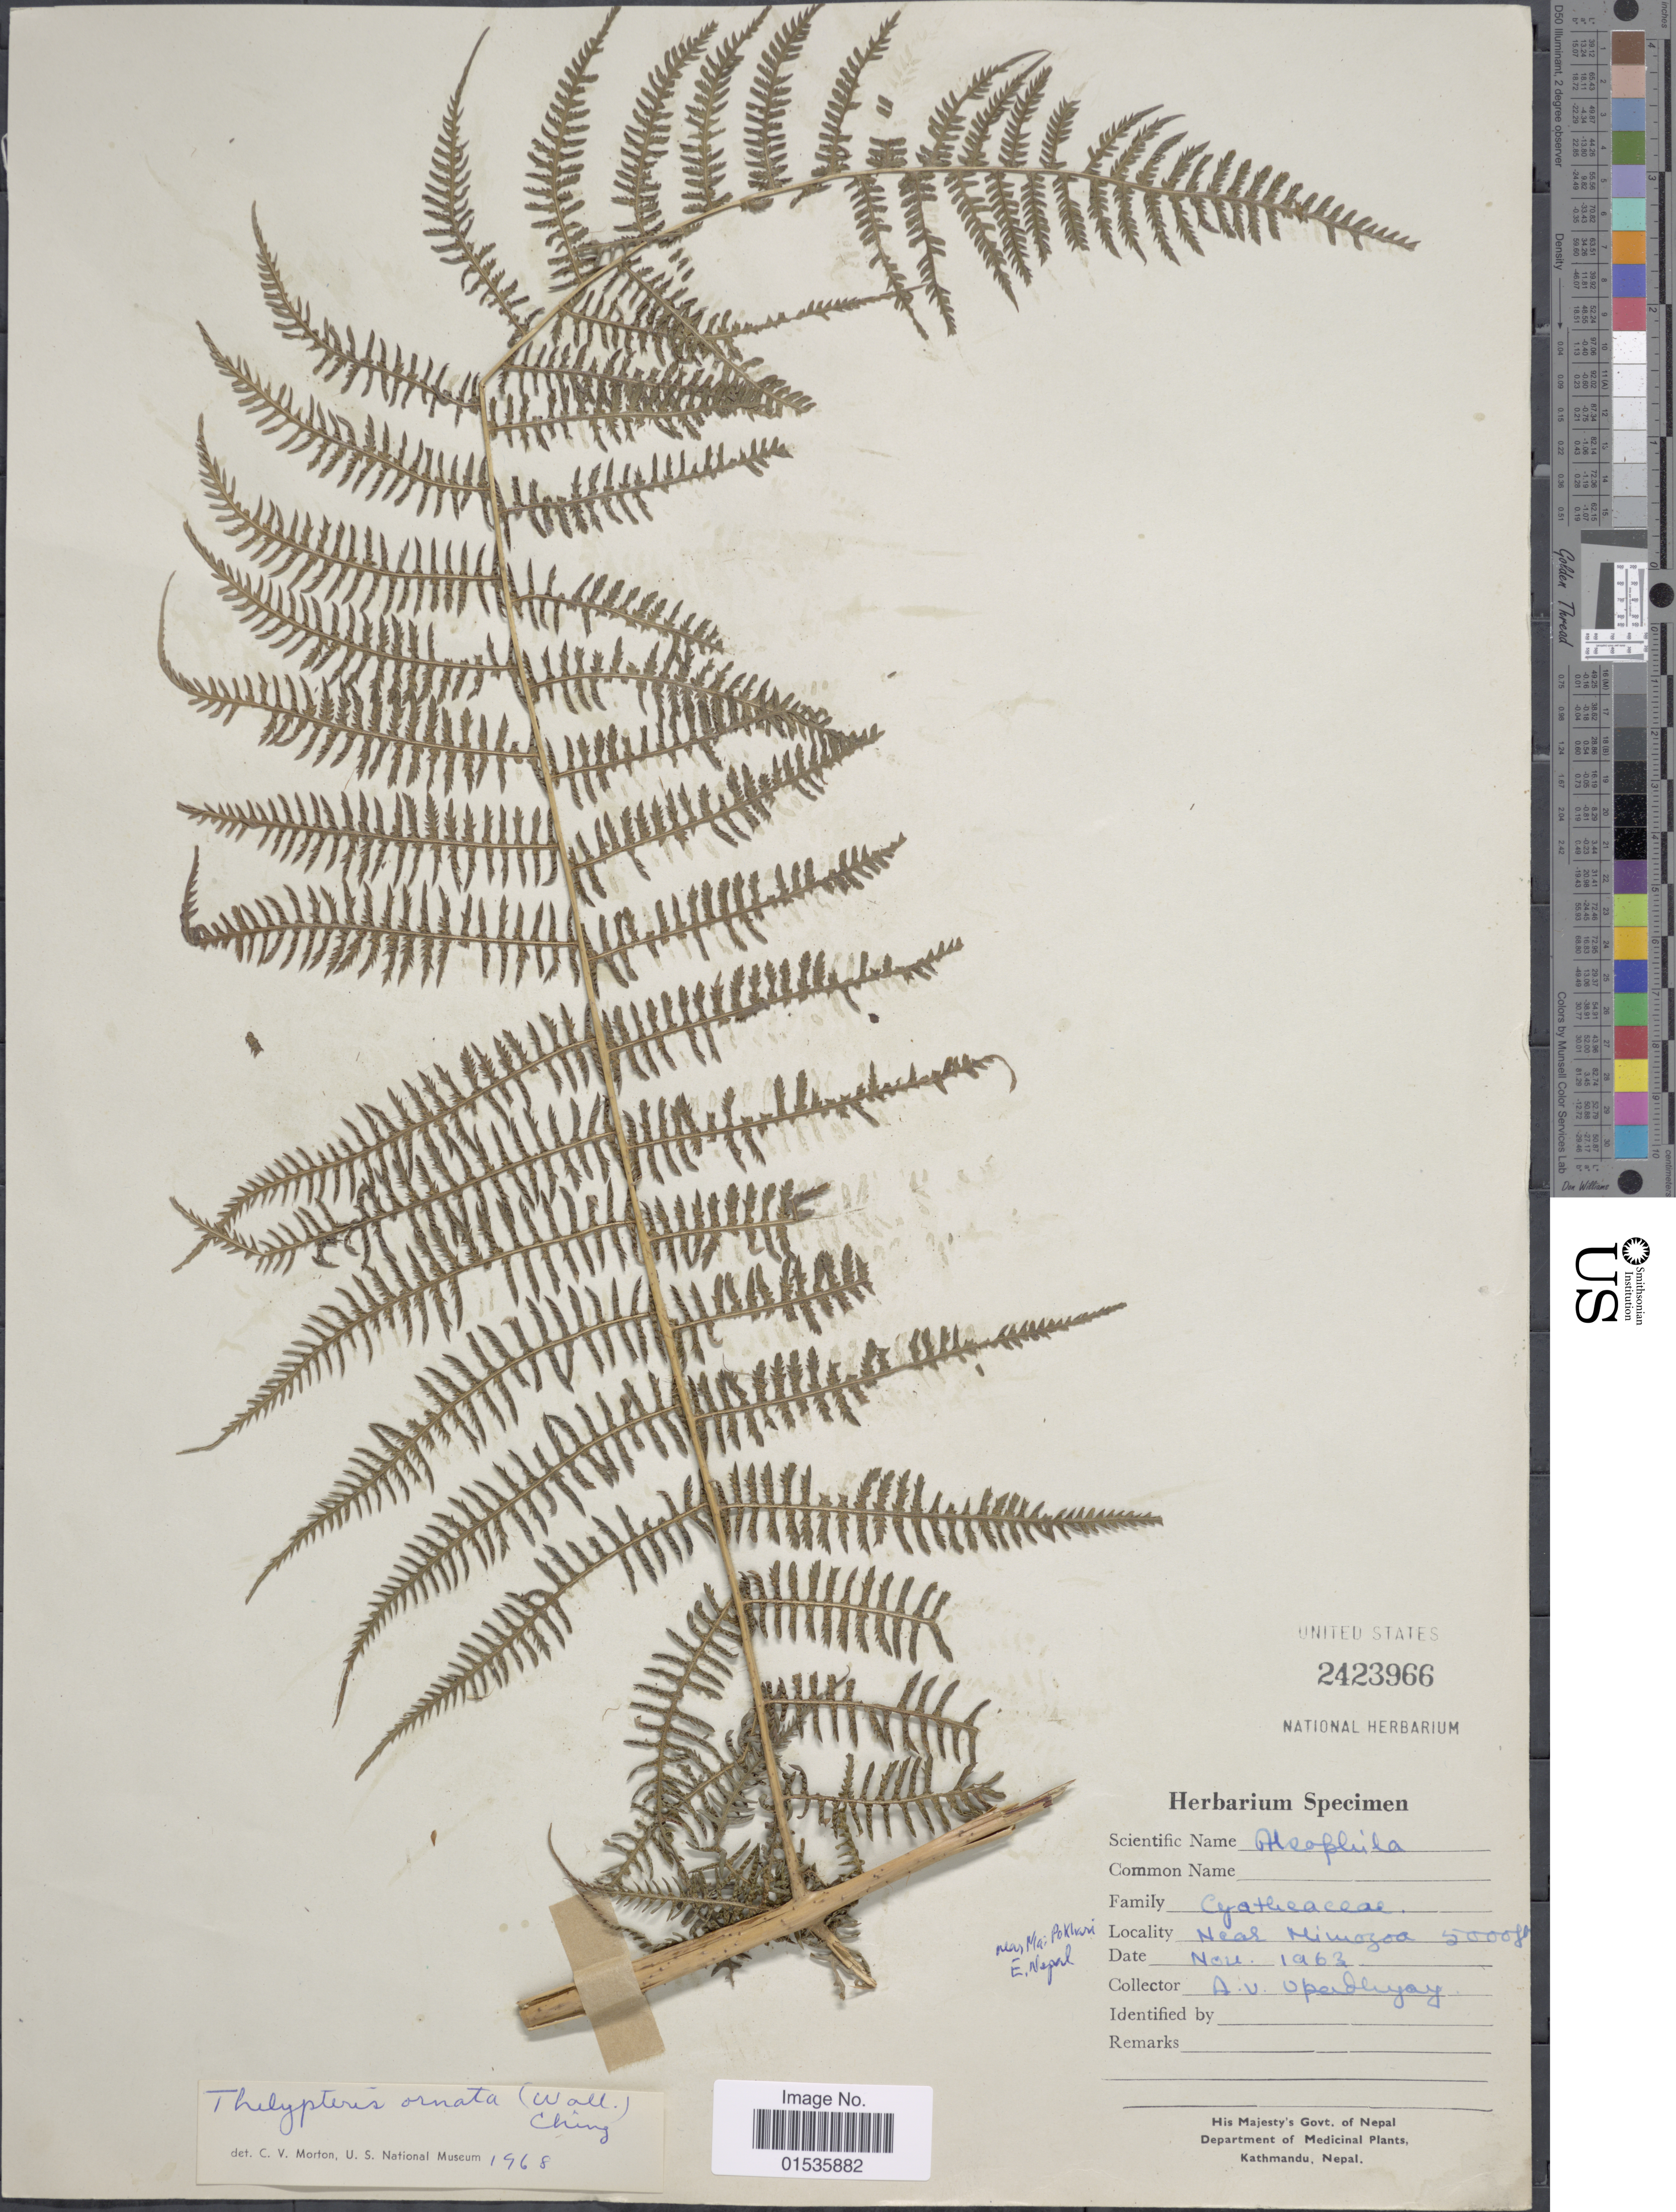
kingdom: Plantae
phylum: Tracheophyta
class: Polypodiopsida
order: Polypodiales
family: Thelypteridaceae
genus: Macrothelypteris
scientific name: Macrothelypteris setigera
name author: (Gaudich.) Ching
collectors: A. V. Upadhyay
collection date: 1963-11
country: Nepal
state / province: Ilam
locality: Near Mimozoa. [interpreted]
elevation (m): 1524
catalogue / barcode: US 2423966